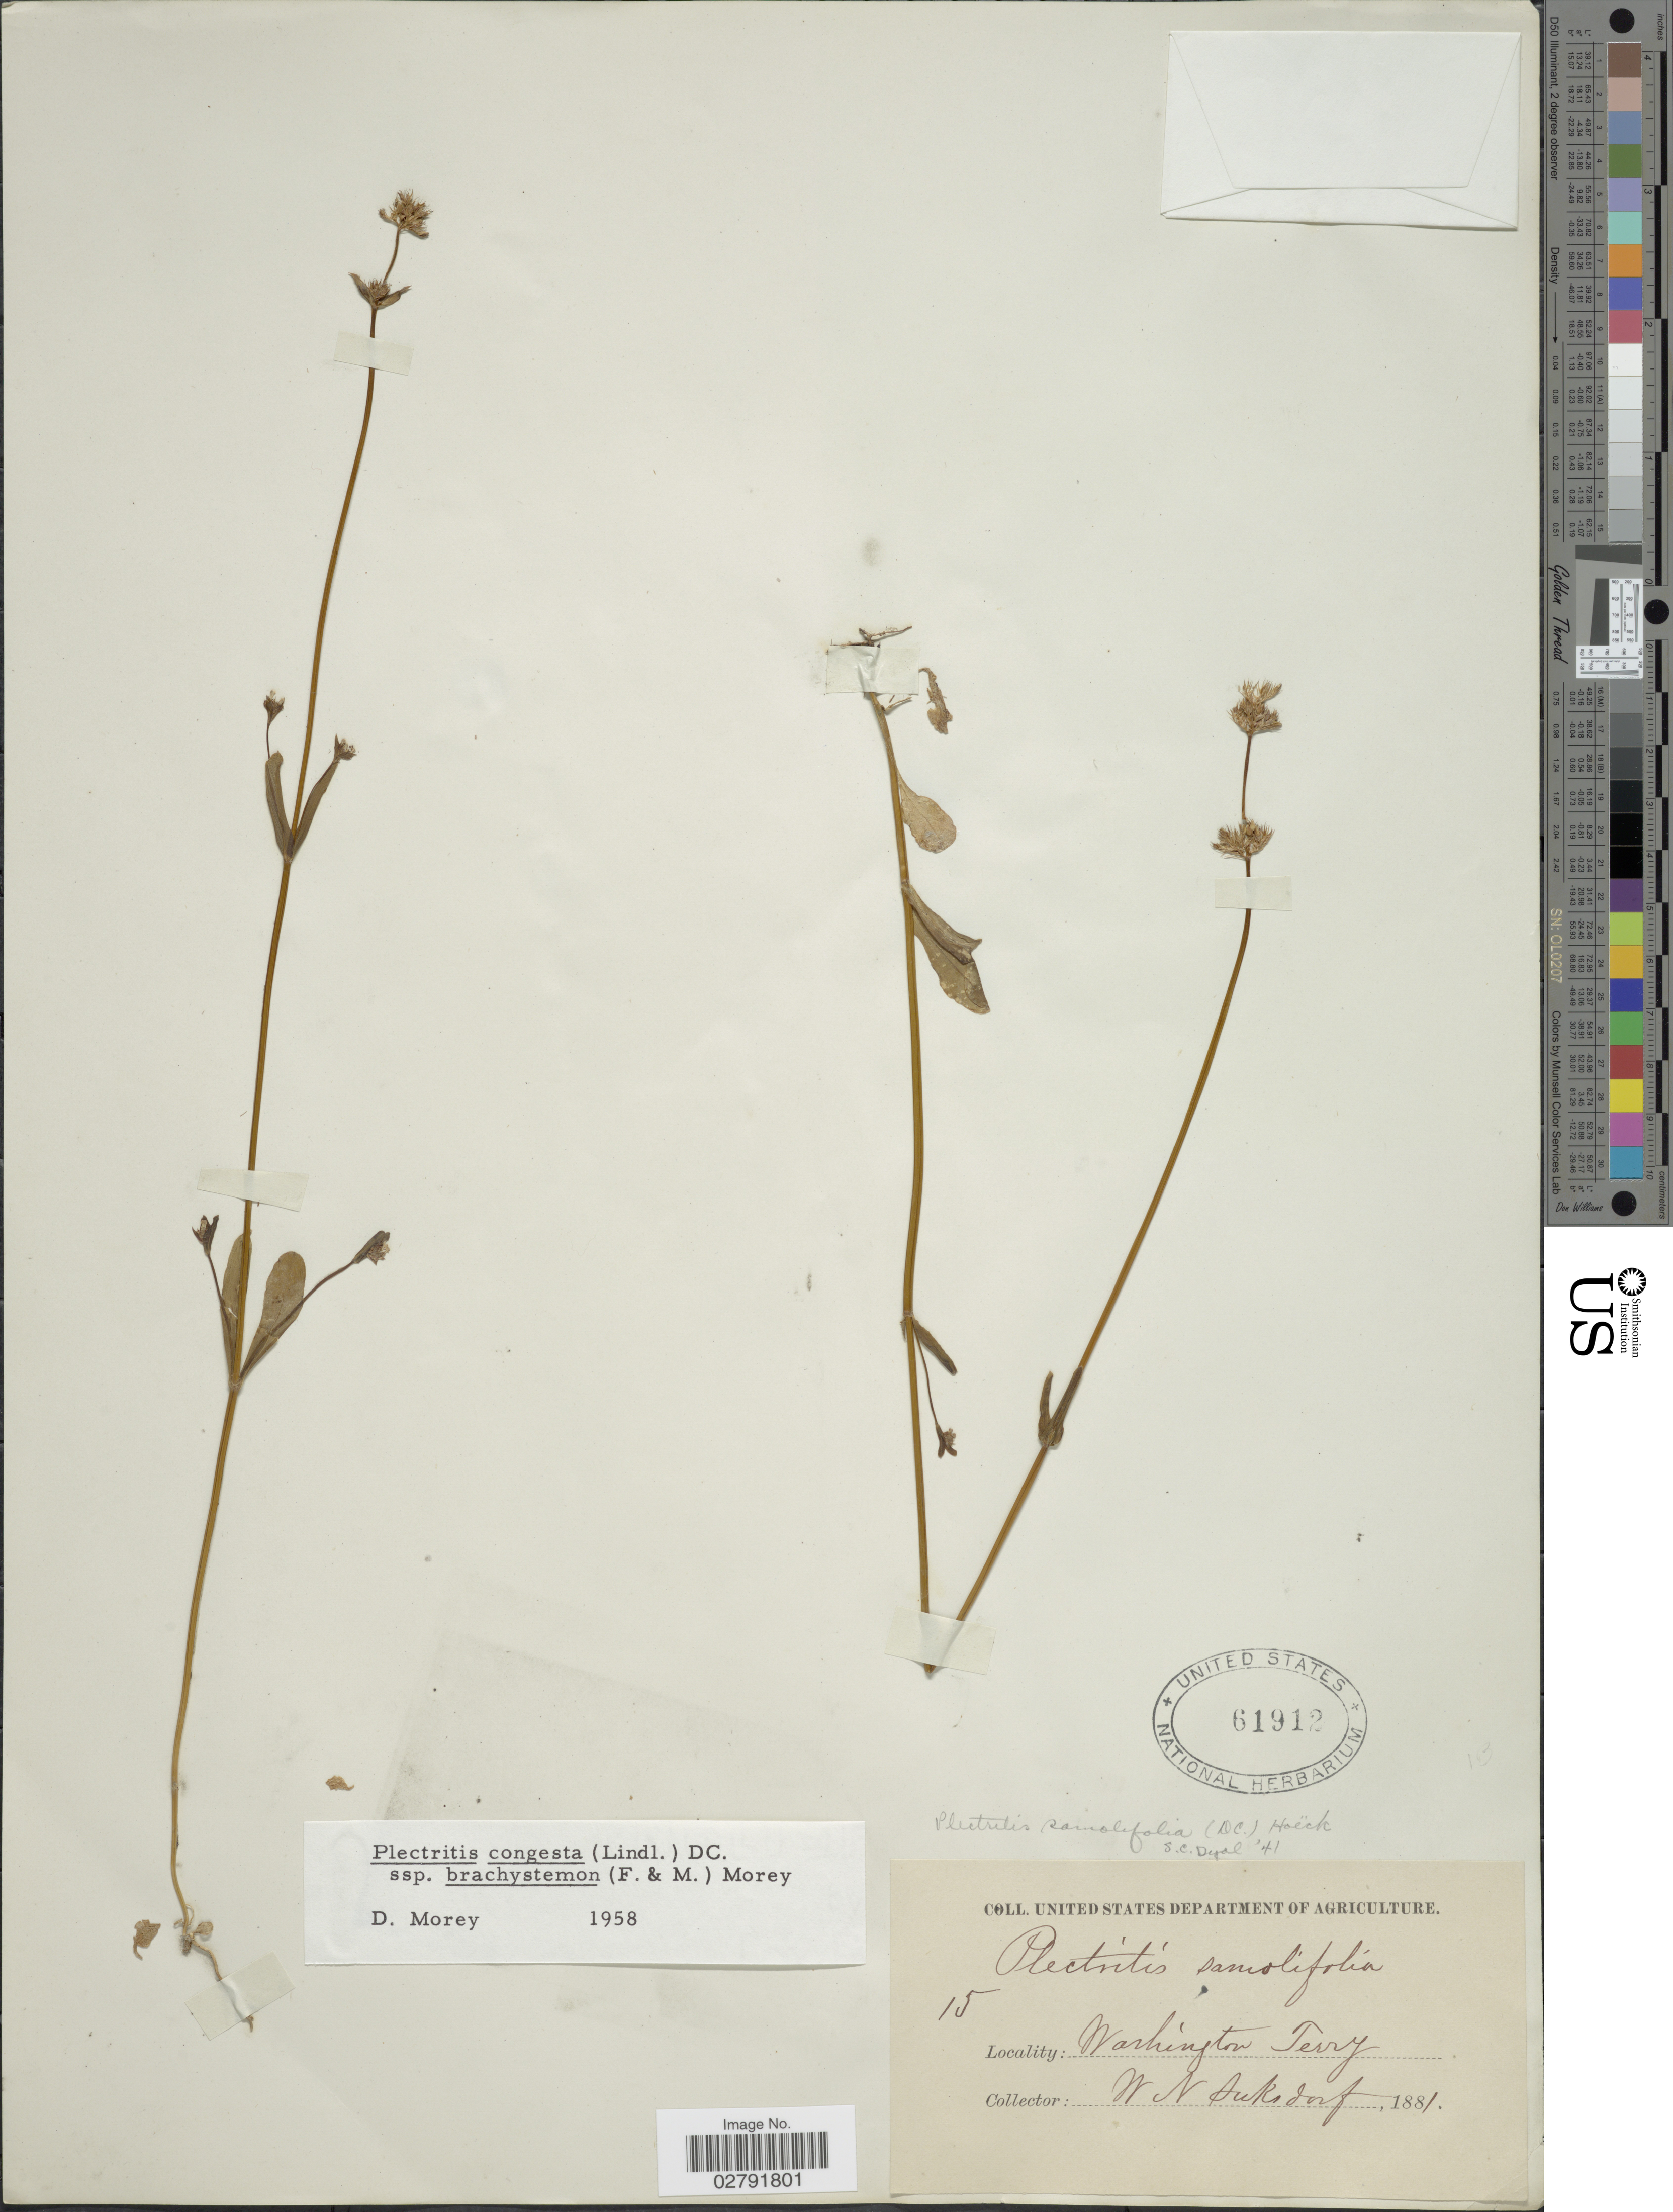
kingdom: Plantae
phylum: Tracheophyta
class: Magnoliopsida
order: Dipsacales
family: Caprifoliaceae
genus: Plectritis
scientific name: Plectritis congesta subsp. brachystemon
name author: (Fisch. & C.A. Mey.) Morey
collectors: W. N. Suksdorf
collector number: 15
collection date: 1881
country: United States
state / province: Washington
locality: Washington Terry.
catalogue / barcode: US 61912